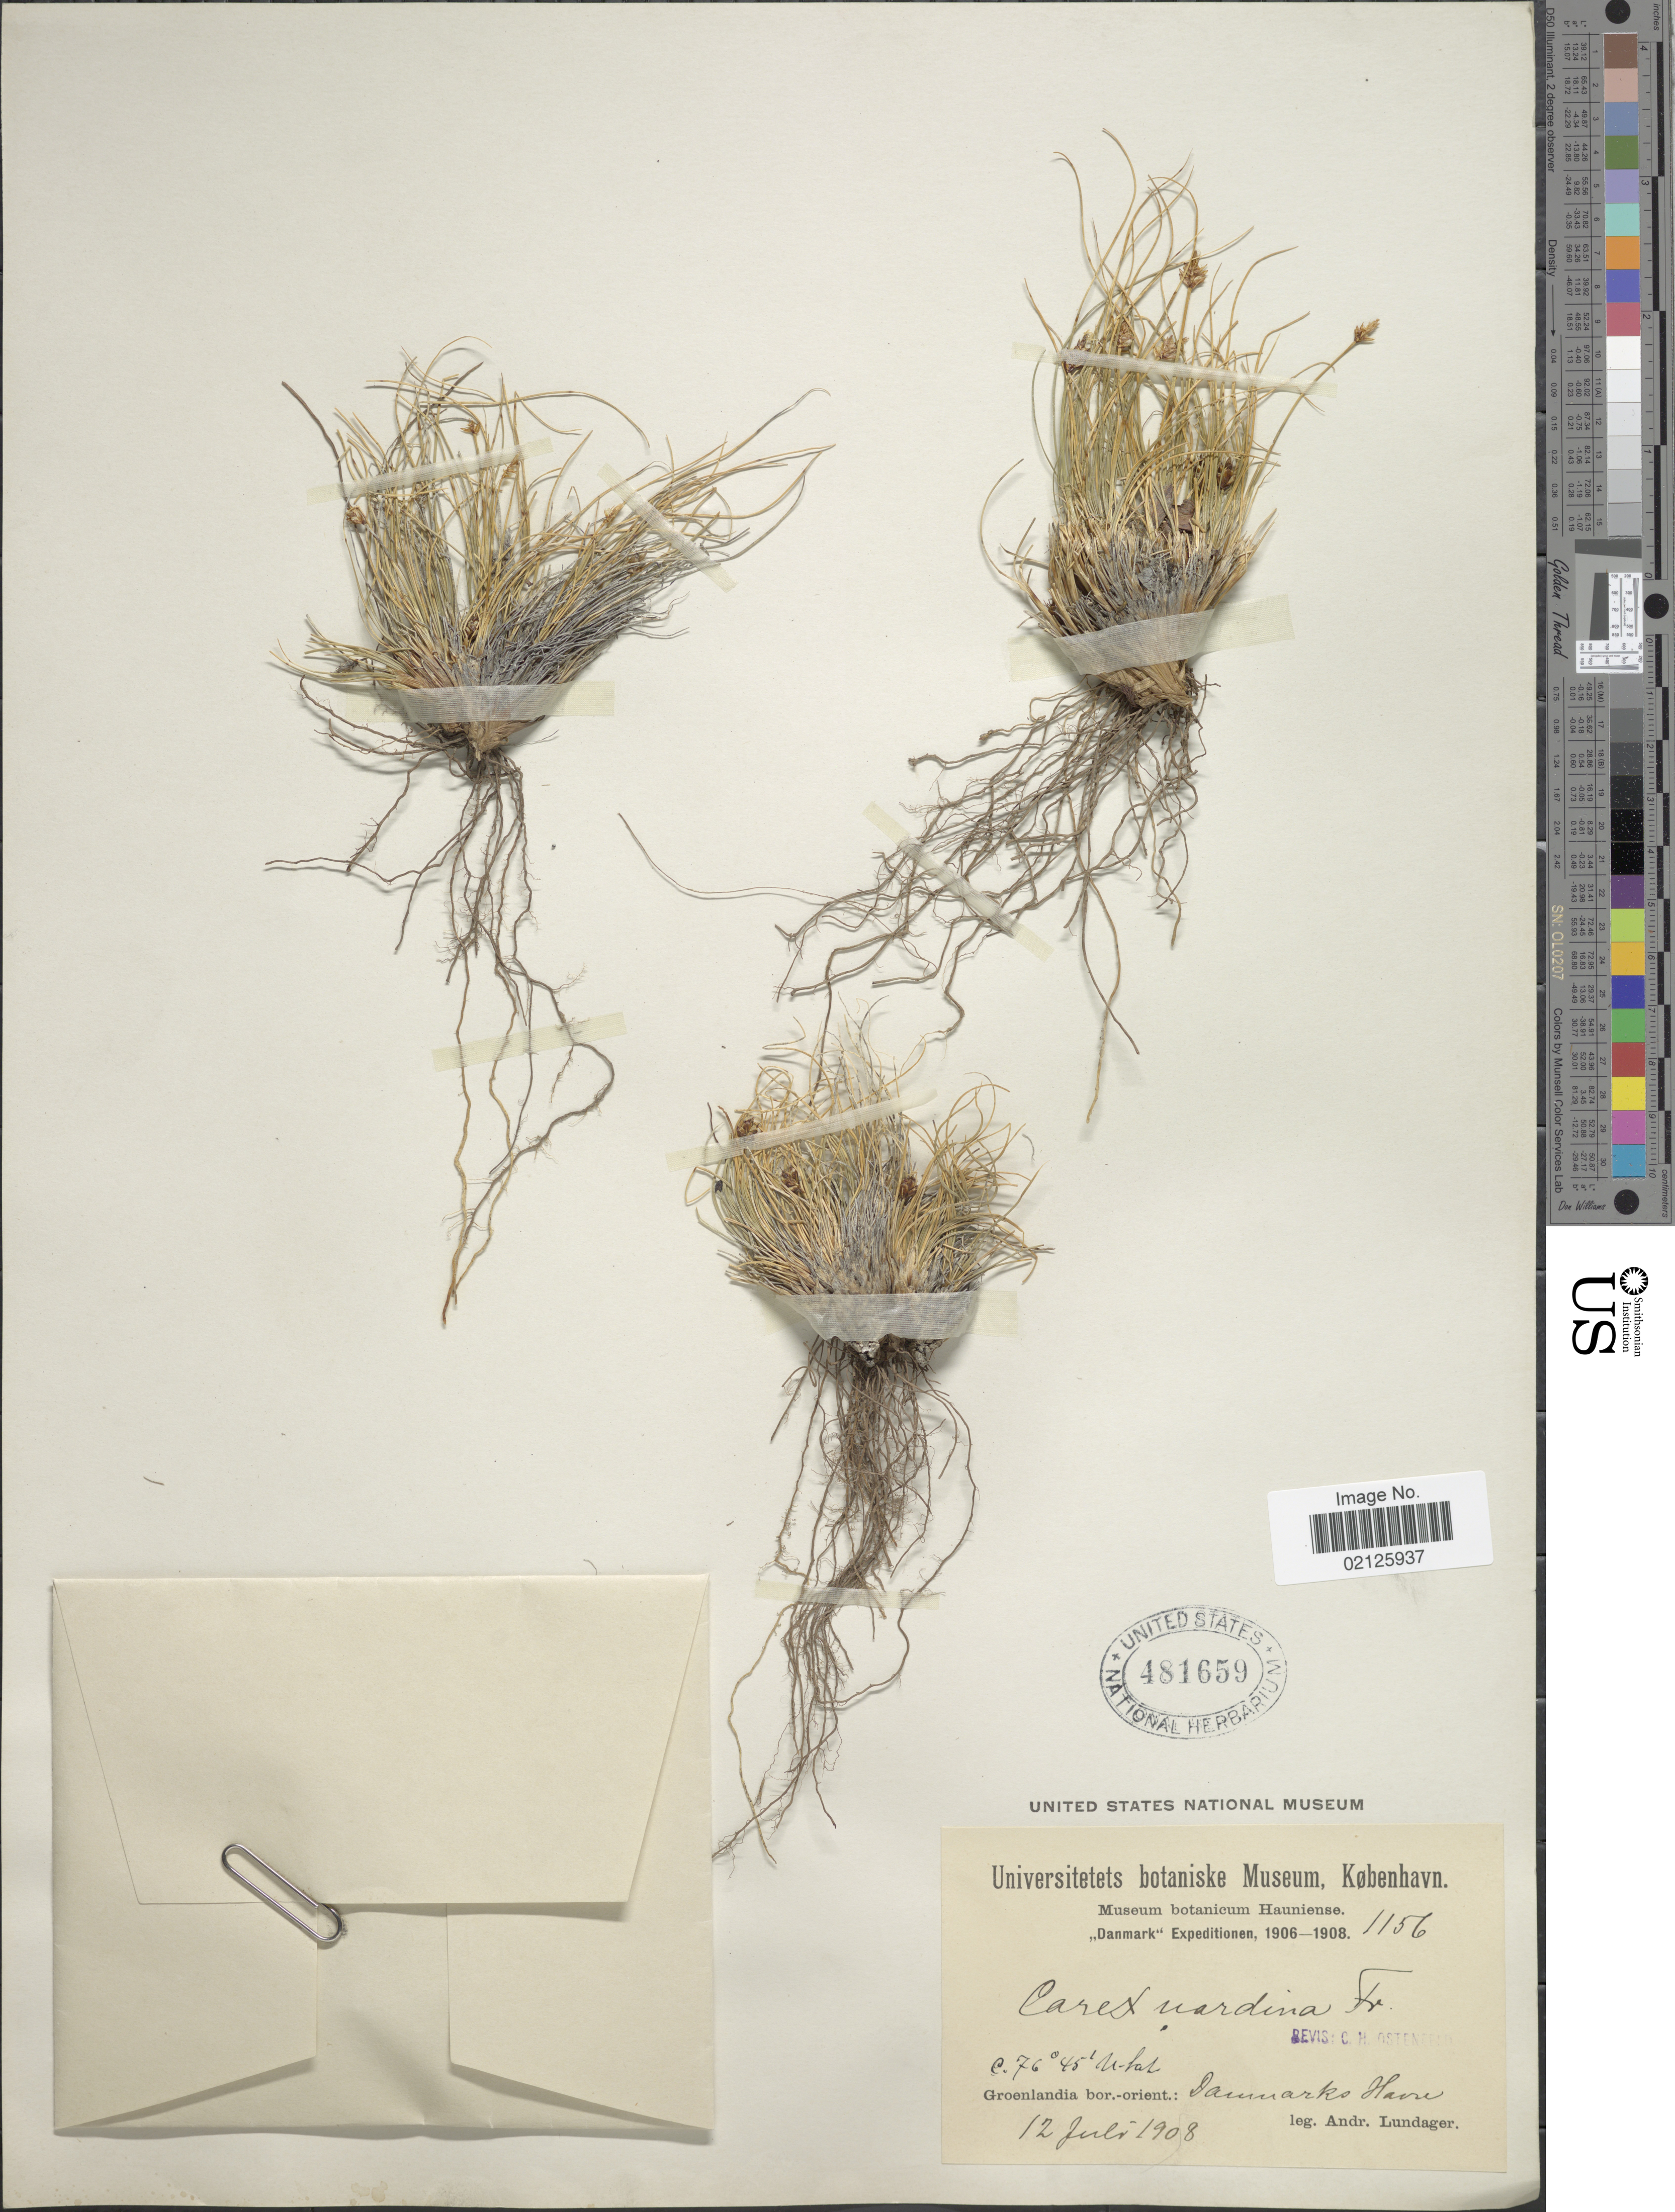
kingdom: Plantae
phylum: Tracheophyta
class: Liliopsida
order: Poales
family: Cyperaceae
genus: Carex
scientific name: Carex nardina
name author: (Hornem.) Fr.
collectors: A. Lundager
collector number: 1156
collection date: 1908-07-12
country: Greenland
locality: Groenlandia bor.-orient: Danmarks Havn.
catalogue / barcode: US 481659